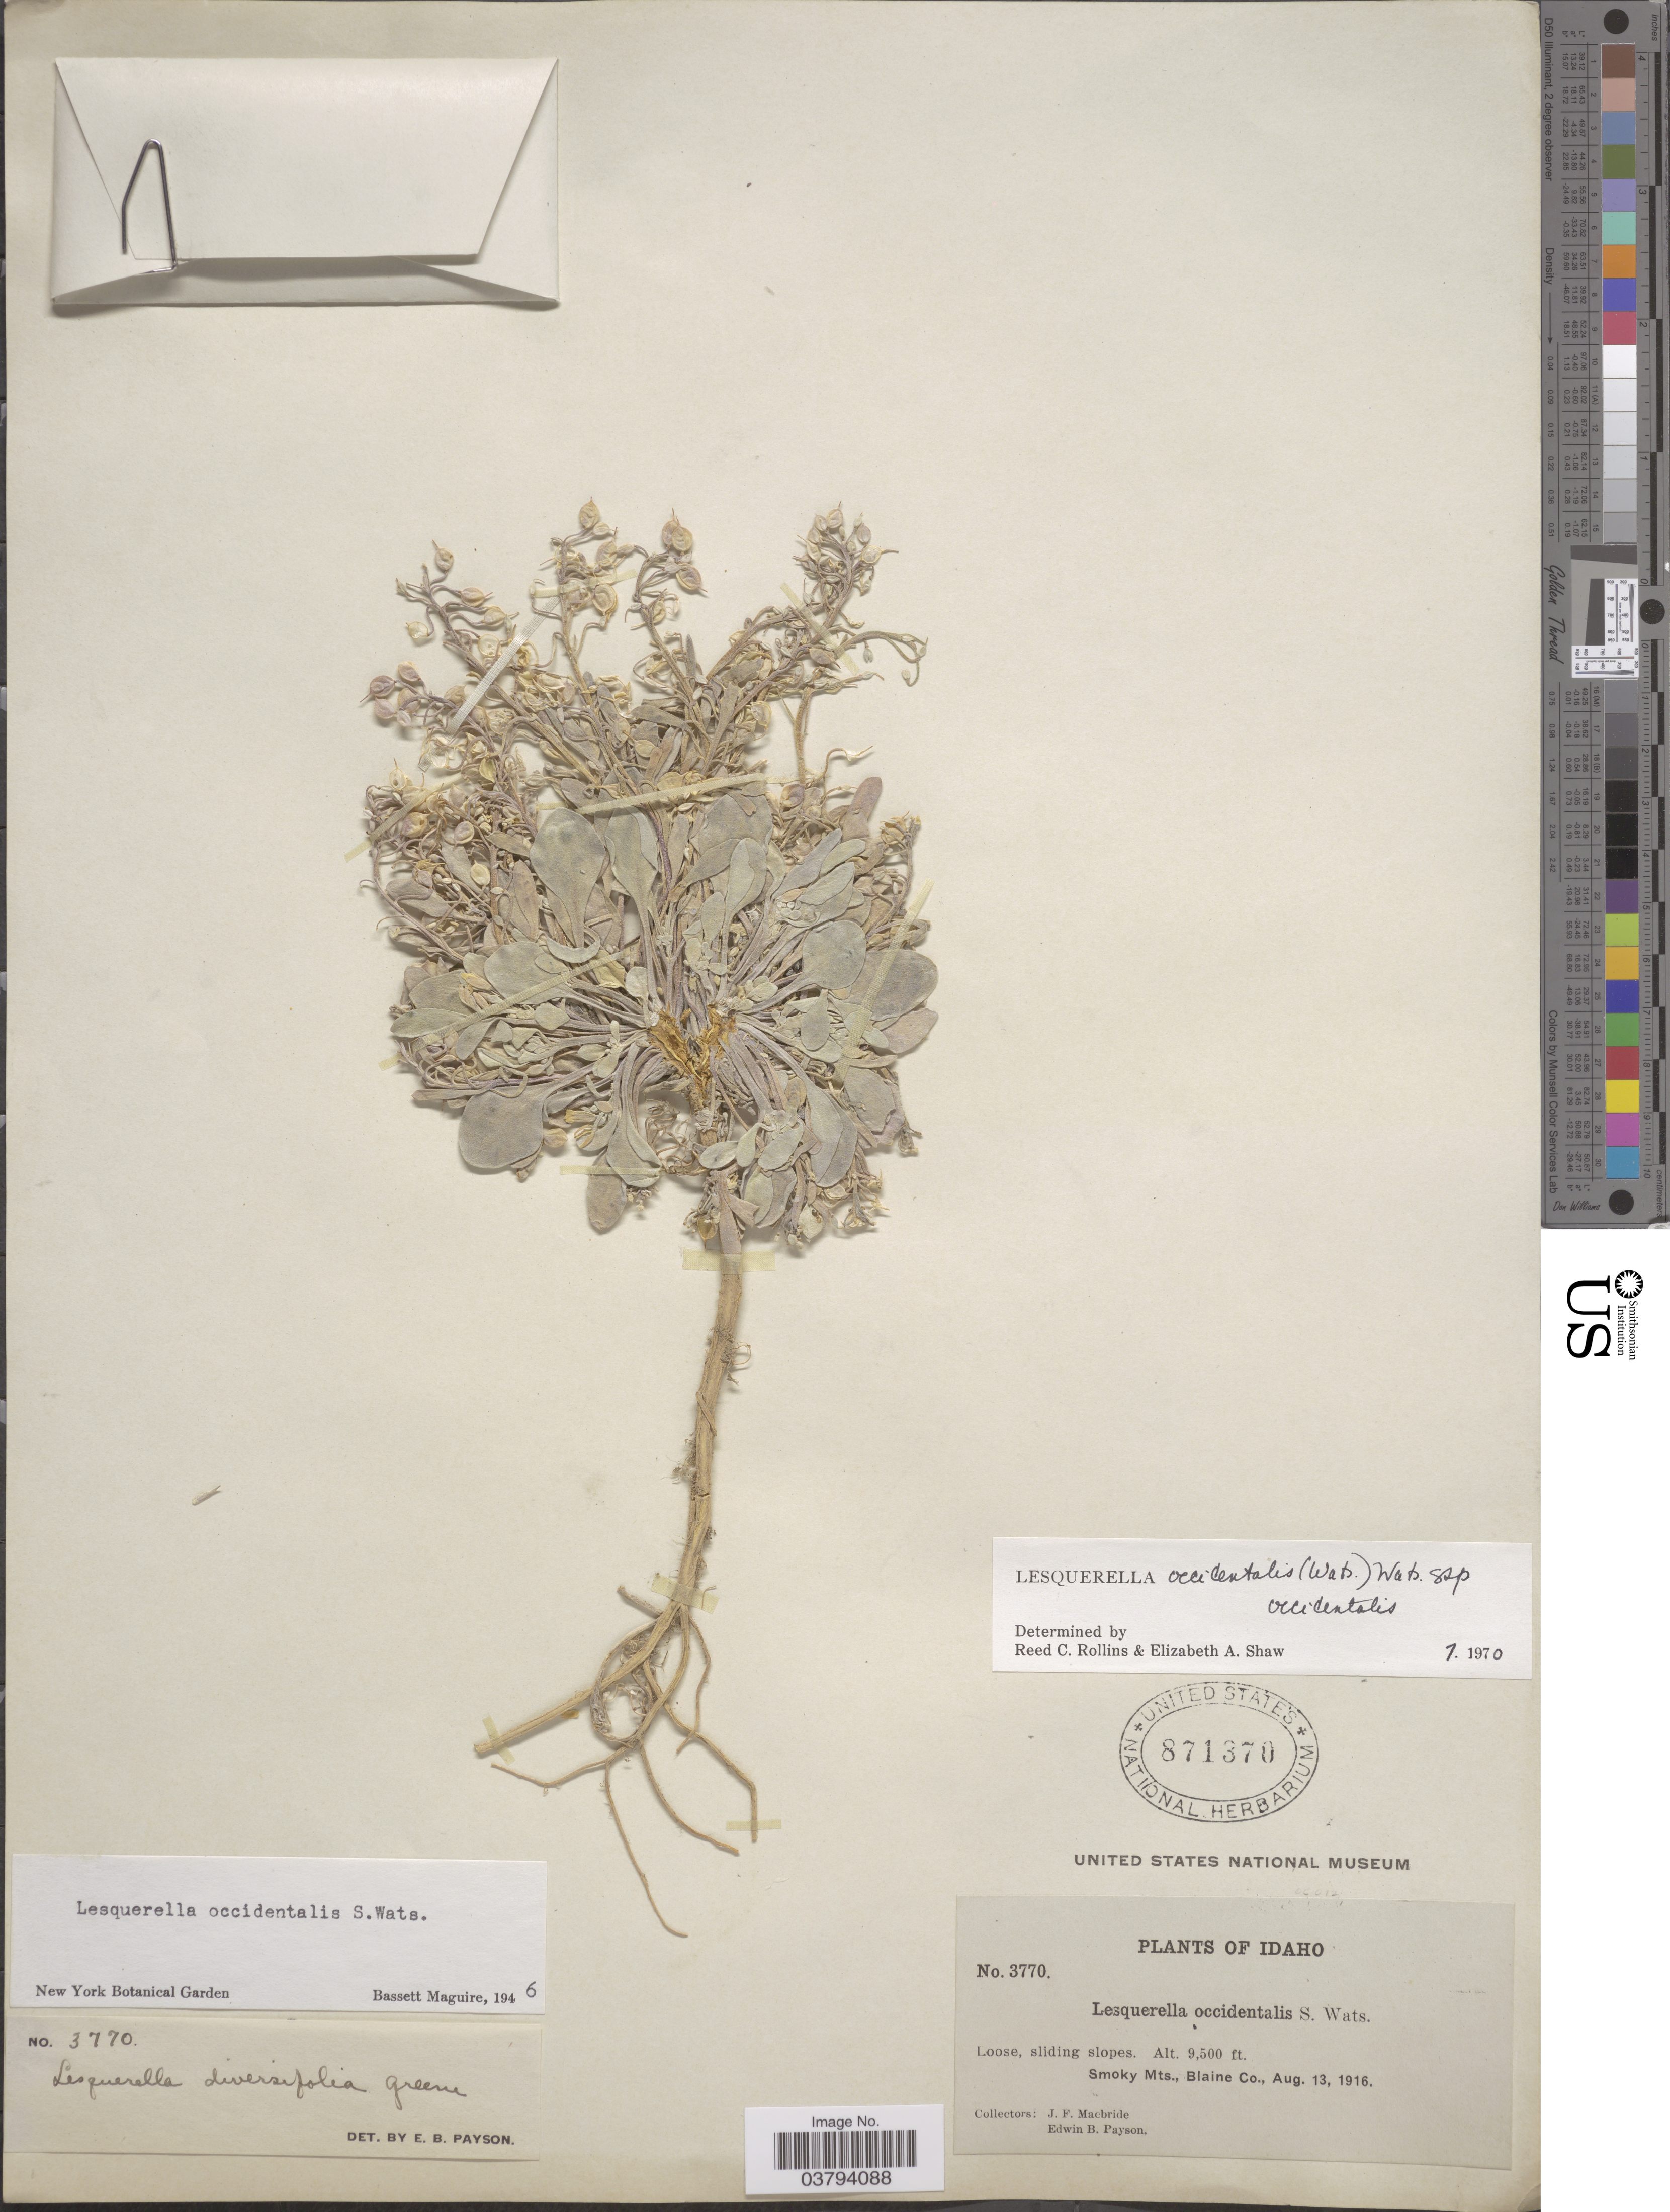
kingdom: Plantae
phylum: Tracheophyta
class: Magnoliopsida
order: Brassicales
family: Brassicaceae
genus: Lesquerella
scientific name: Lesquerella occidentalis var. occidentalis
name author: S. Watson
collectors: J. F. Macbride & E. B. Payson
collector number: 3770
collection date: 1916-08-13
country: United States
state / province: Idaho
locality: Smoky Mts., Blaine Co.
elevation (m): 2896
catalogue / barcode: US 871370